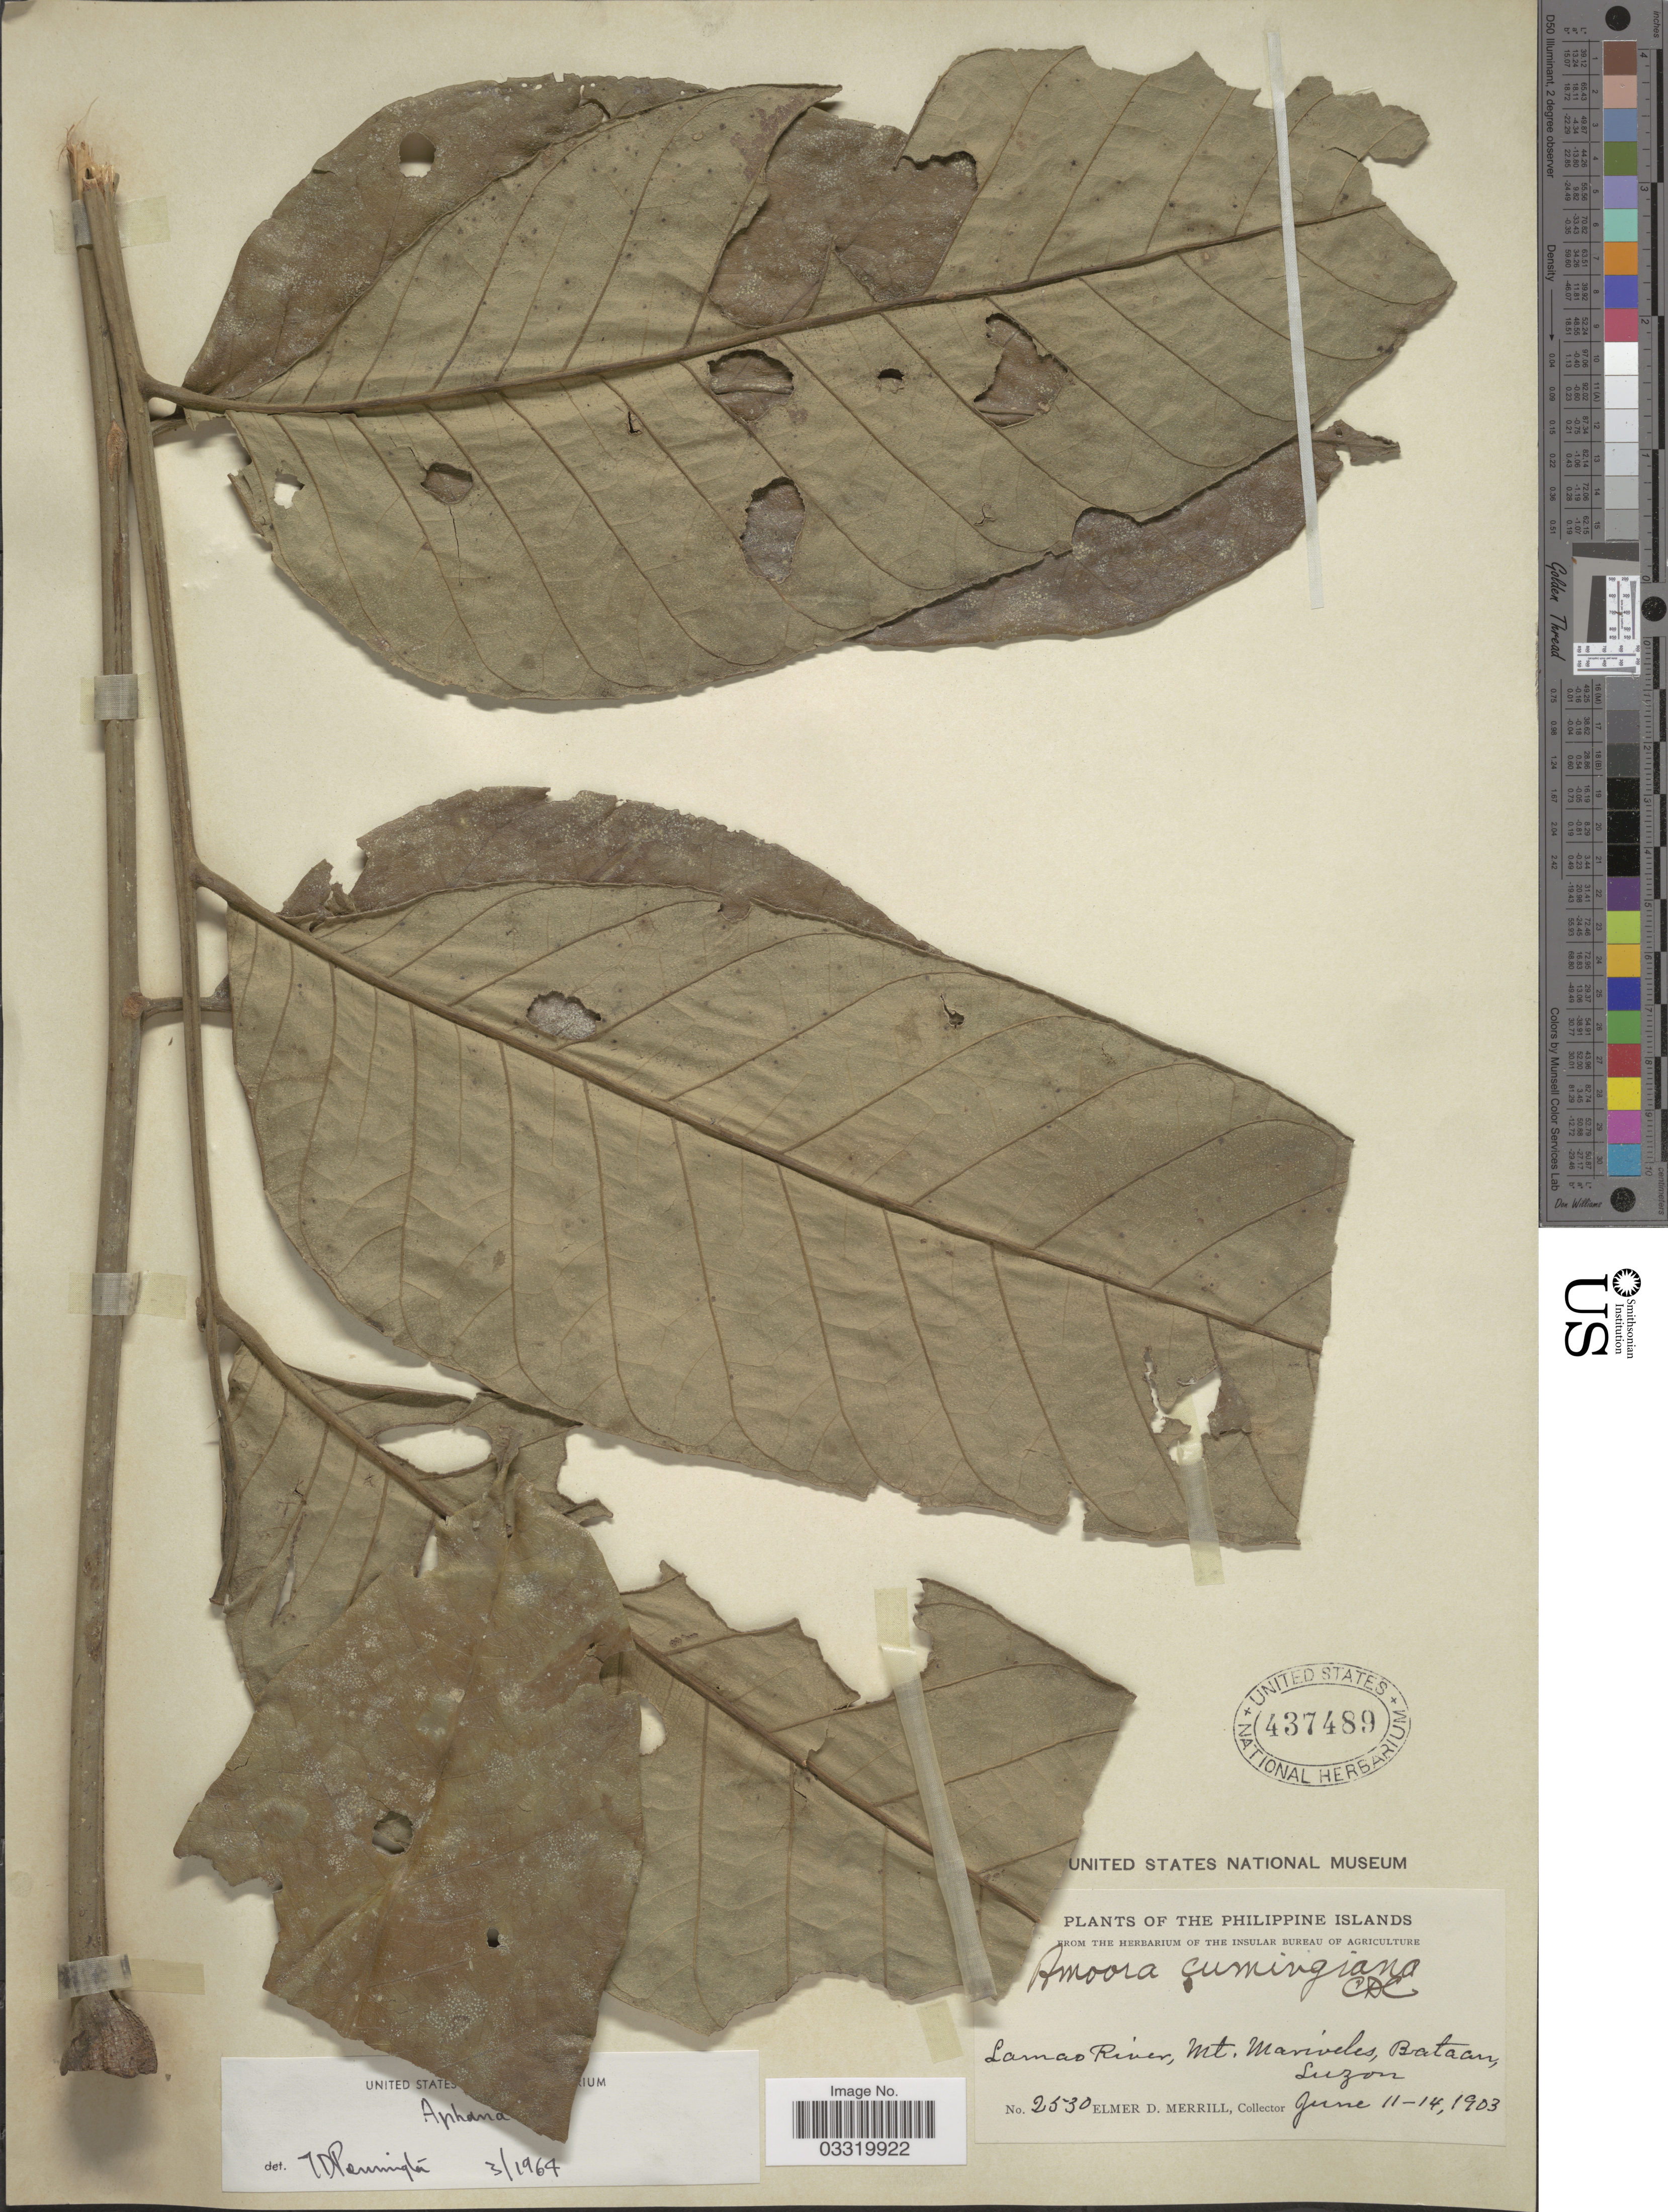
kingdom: Plantae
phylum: Tracheophyta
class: Magnoliopsida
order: Sapindales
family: Meliaceae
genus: Aphanamixis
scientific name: Aphanamixis polystachya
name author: (Wall.) R. Parker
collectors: E. D. Merrill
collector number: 2530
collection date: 1903-06-11/1903-06-14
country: Philippines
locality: Lamao River, Mt. Mariveles, Bataan, Luzon.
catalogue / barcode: US 437489